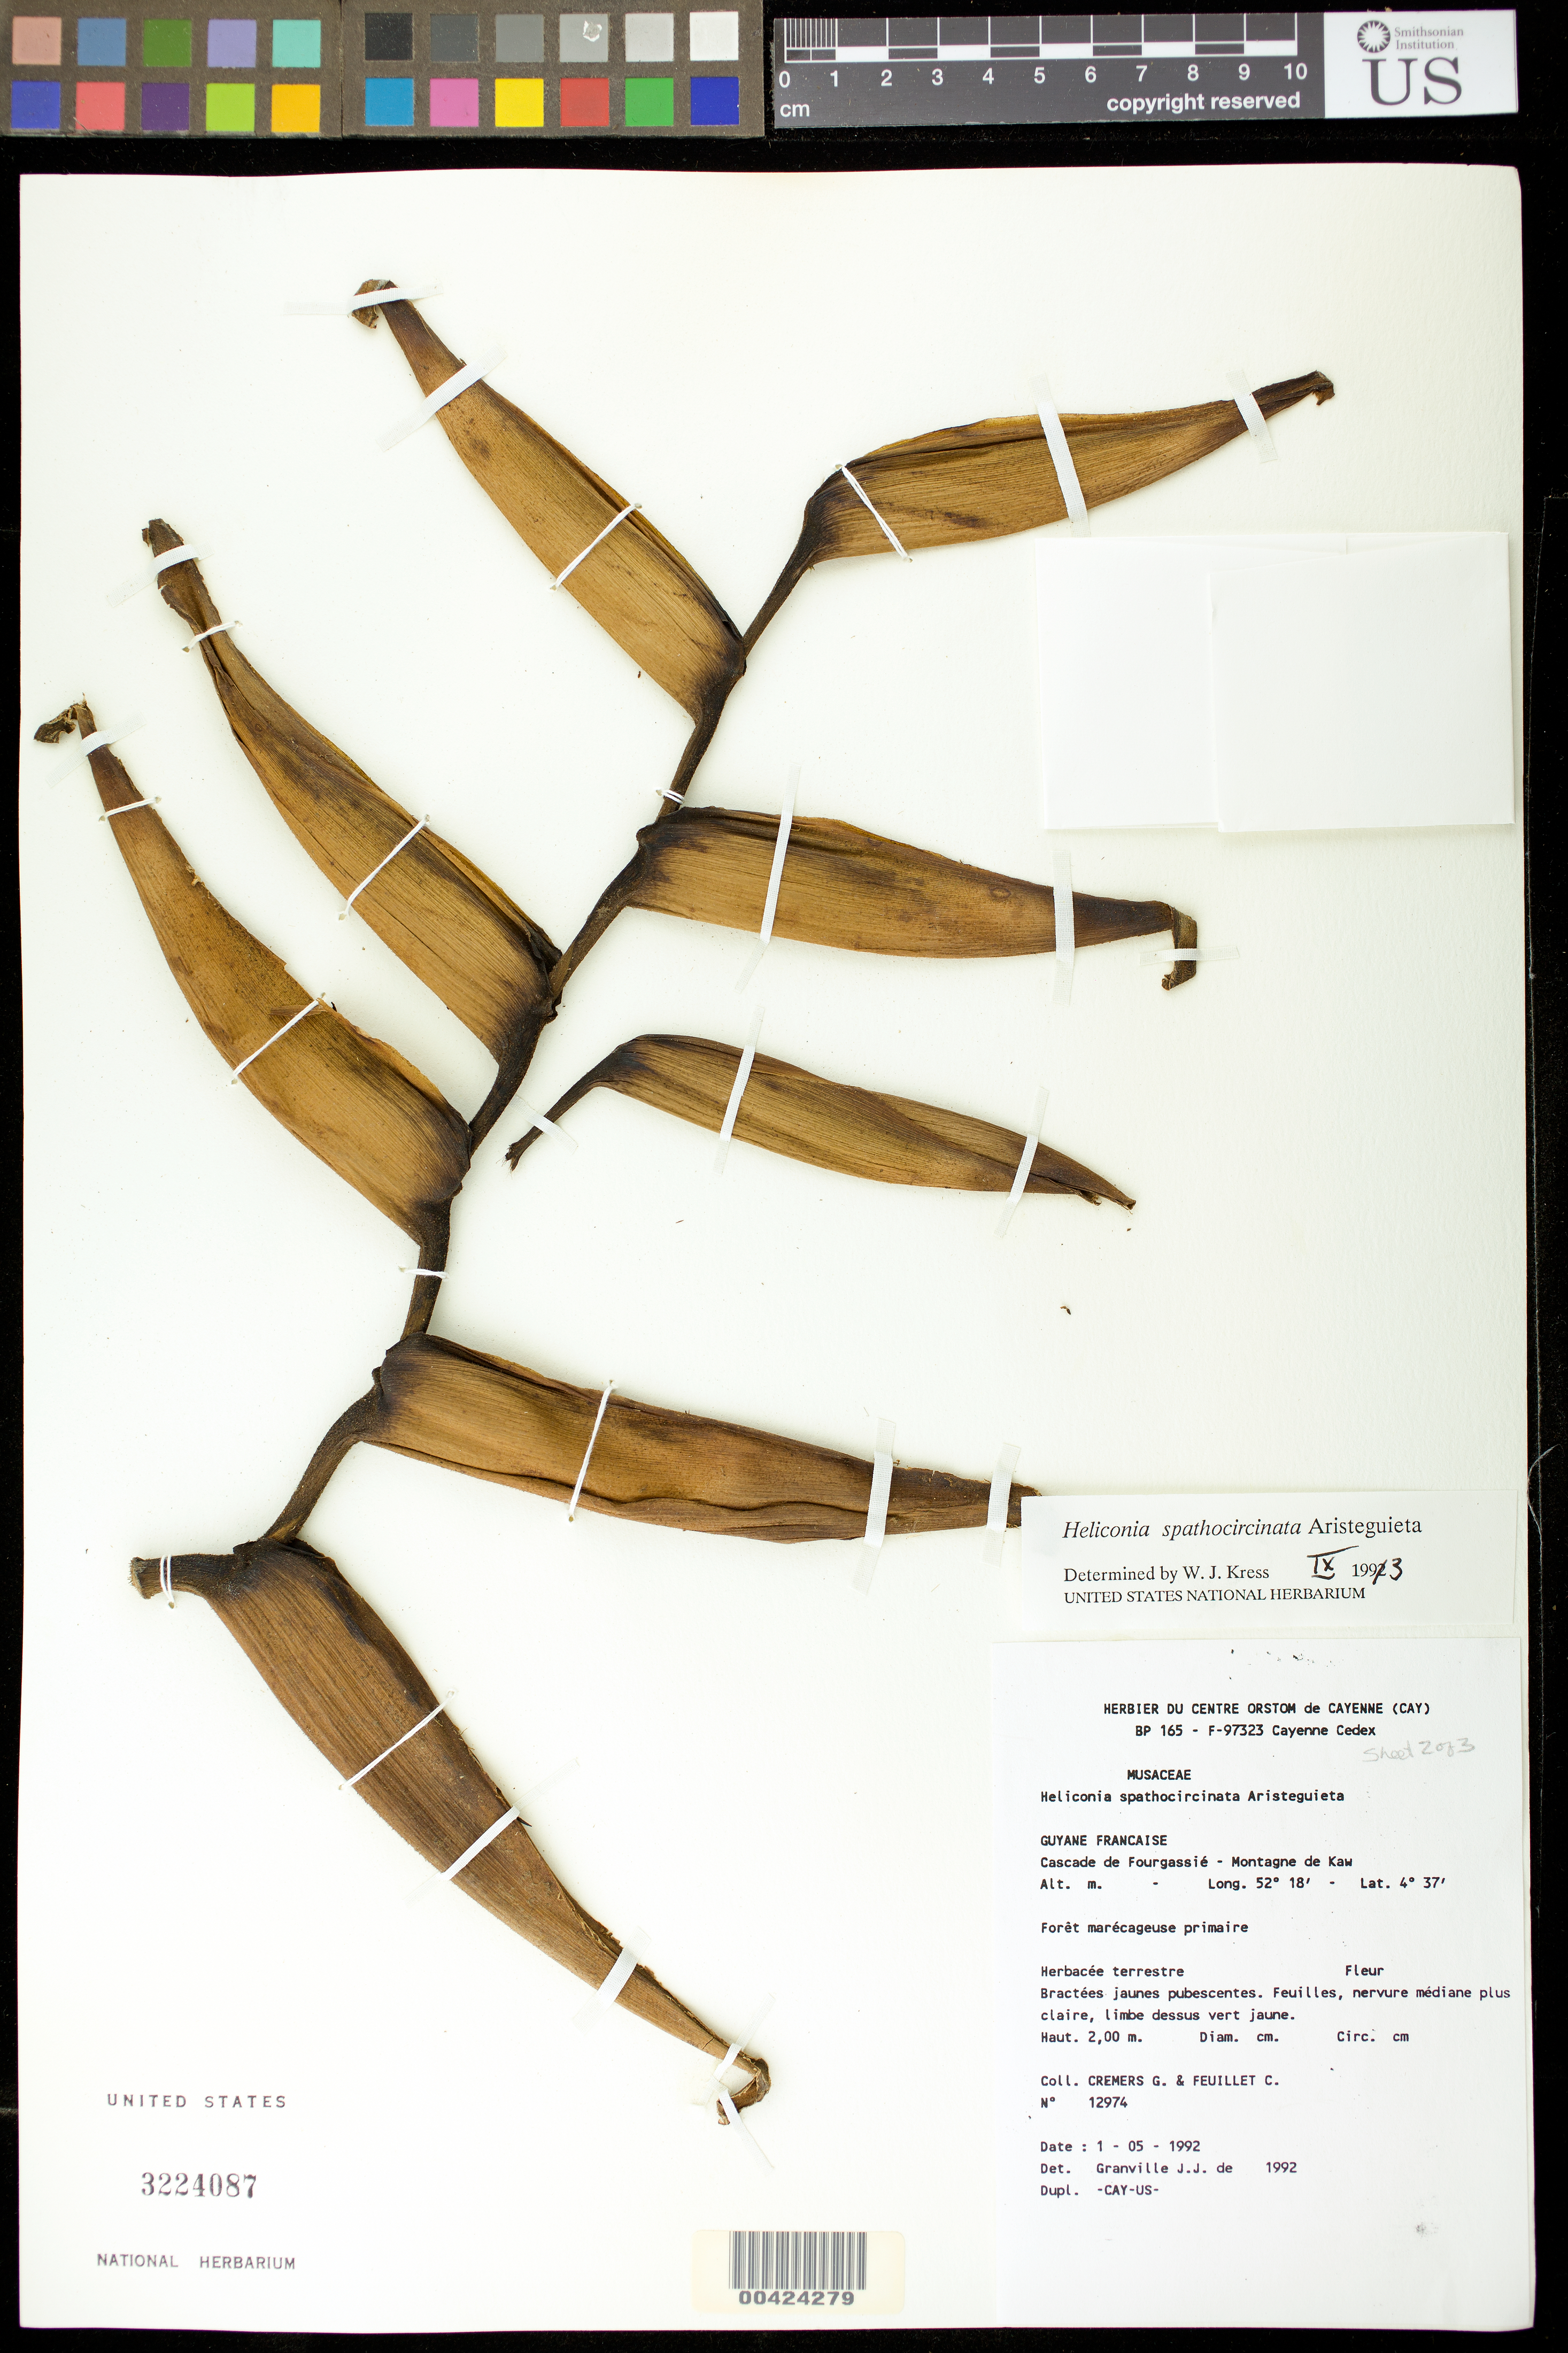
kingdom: Plantae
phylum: Tracheophyta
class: Liliopsida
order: Zingiberales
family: Heliconiaceae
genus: Heliconia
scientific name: Heliconia spathocircinata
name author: Aristeg.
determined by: Kress, W. J., (US), Smithsonian Institution - National Museum of Natural History (UNITED STATES)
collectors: G. Cremers & C. Feuillet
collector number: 12974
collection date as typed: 01 May 1992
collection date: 1992-05-01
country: French Guiana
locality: Cascade de fourgassie - montagne de kaw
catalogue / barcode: US 3224087